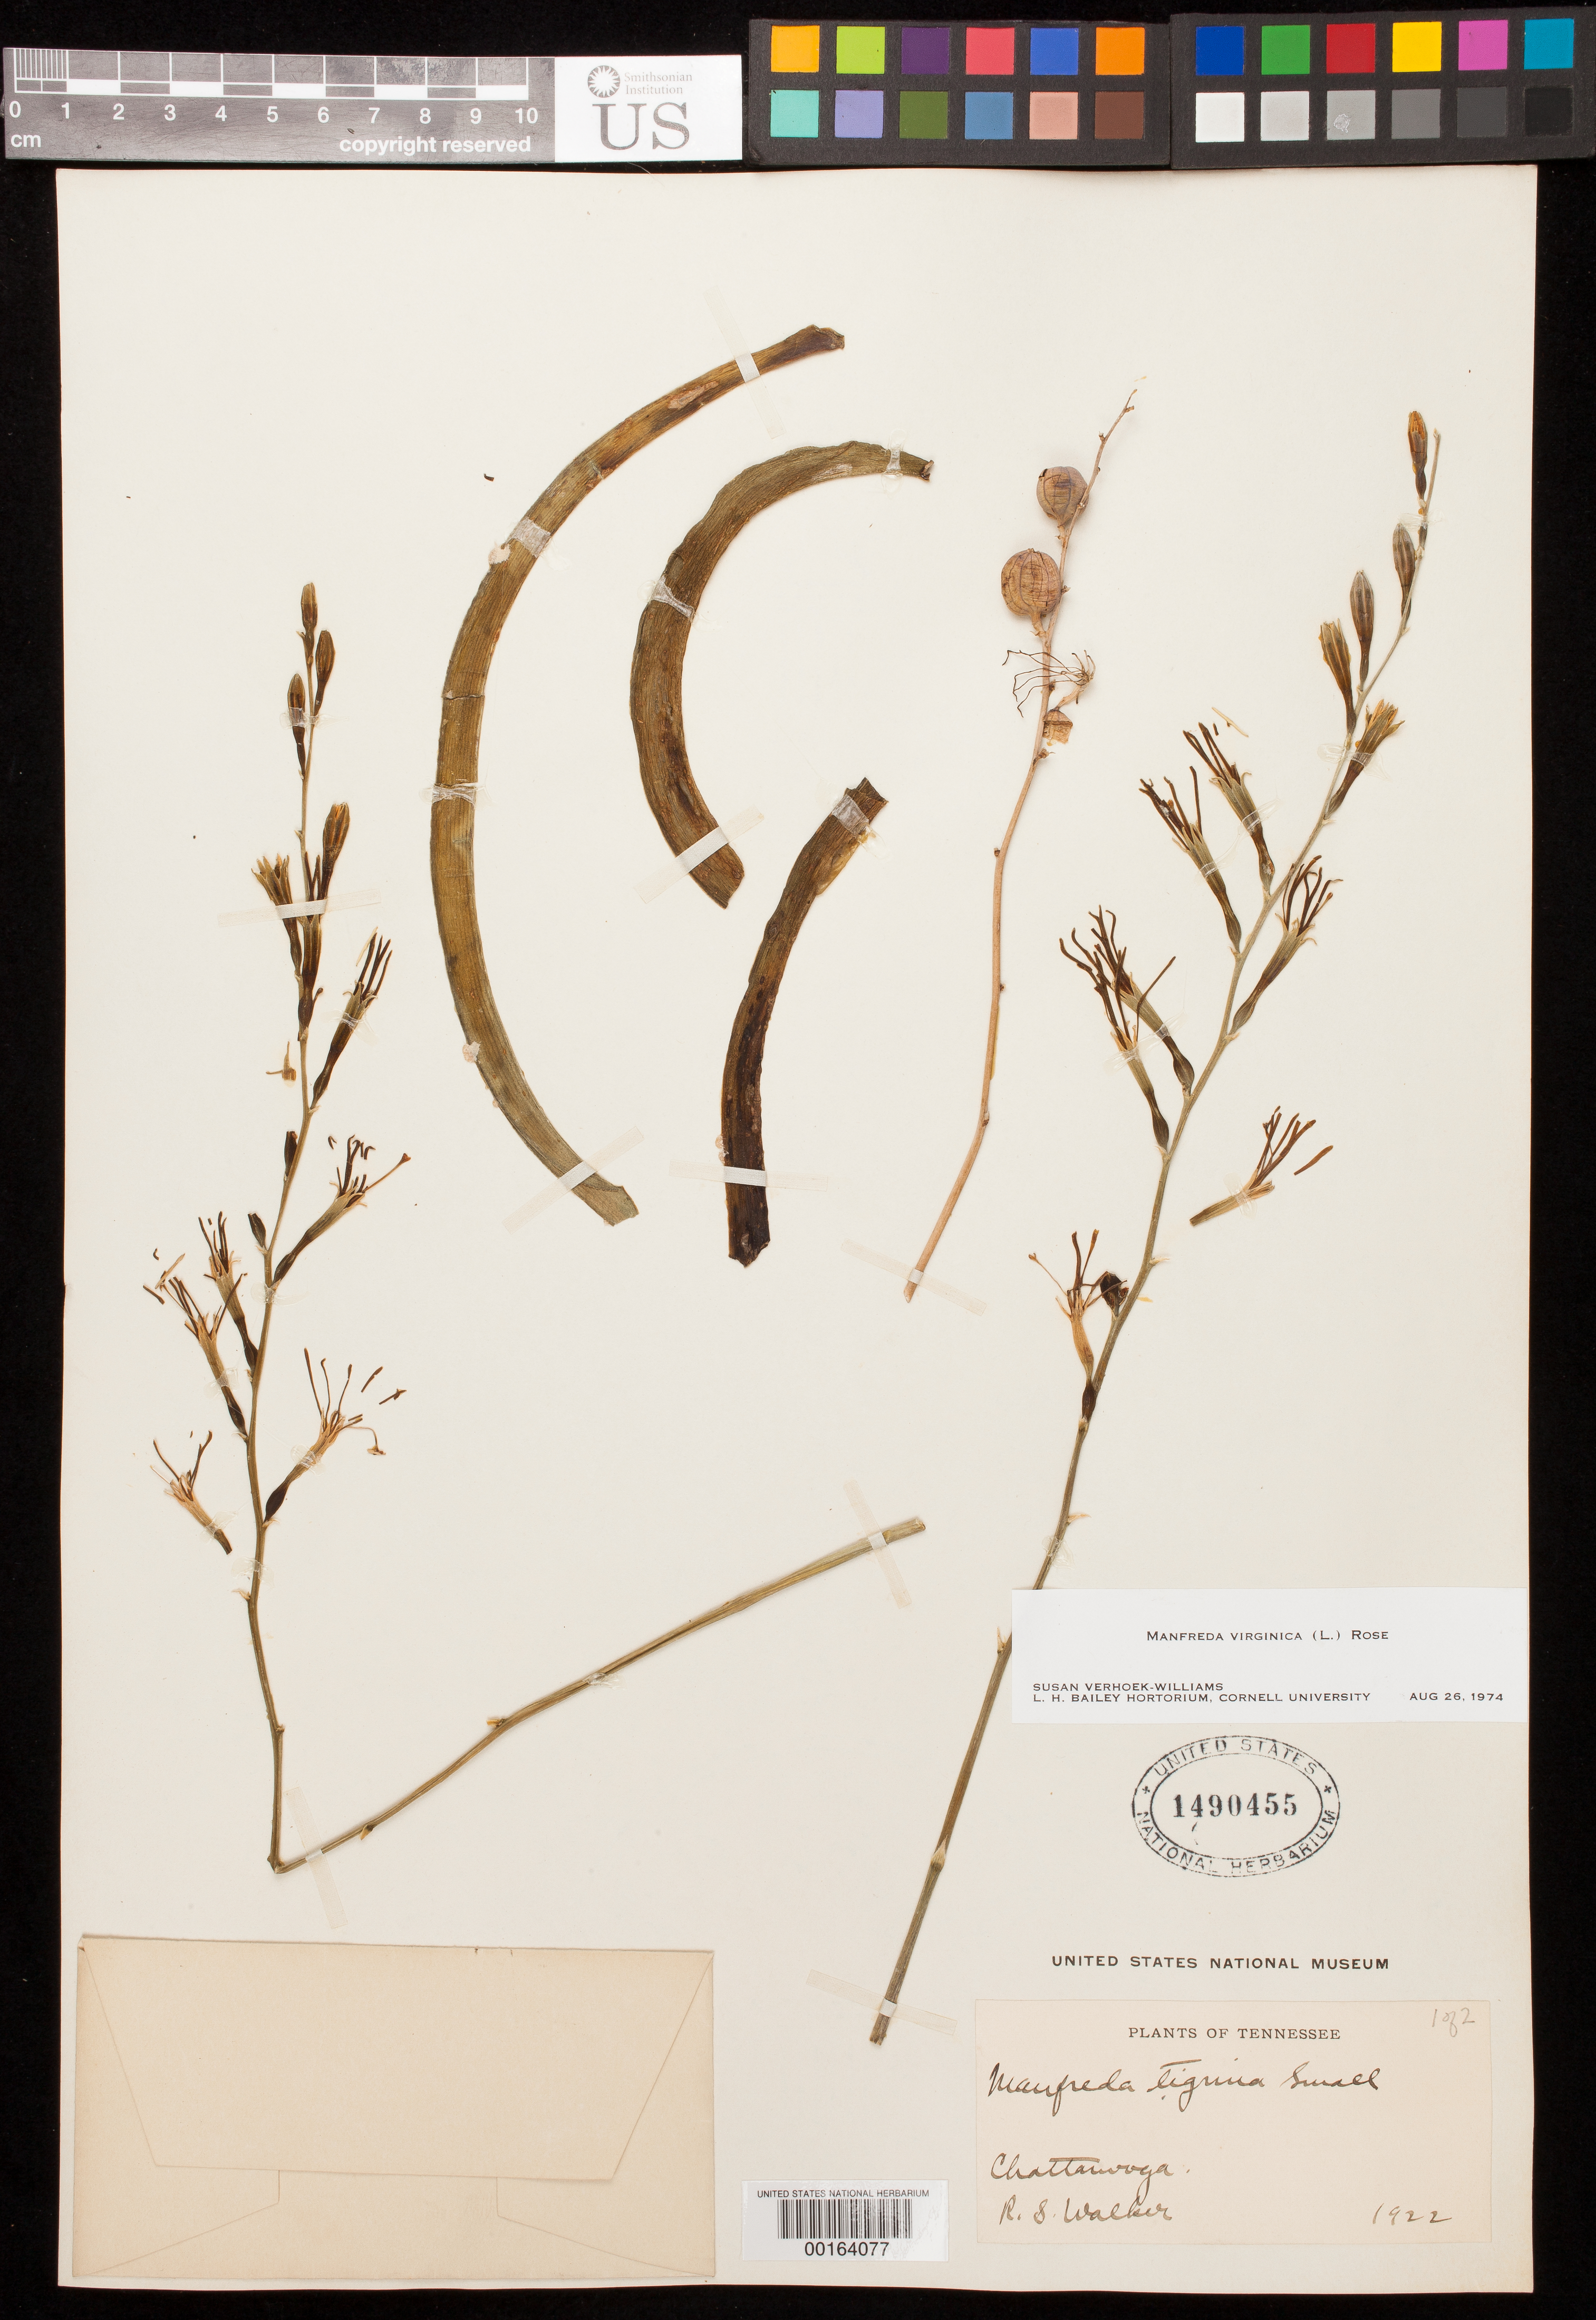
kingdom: Plantae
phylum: Tracheophyta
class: Liliopsida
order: Asparagales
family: Asparagaceae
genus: Manfreda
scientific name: Manfreda virginica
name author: (L.) Salisb. ex Rose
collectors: R. Walker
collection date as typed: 1922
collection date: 1922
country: United States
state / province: Tennessee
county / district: Hamilton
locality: Chattanooga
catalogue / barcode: US 1490455